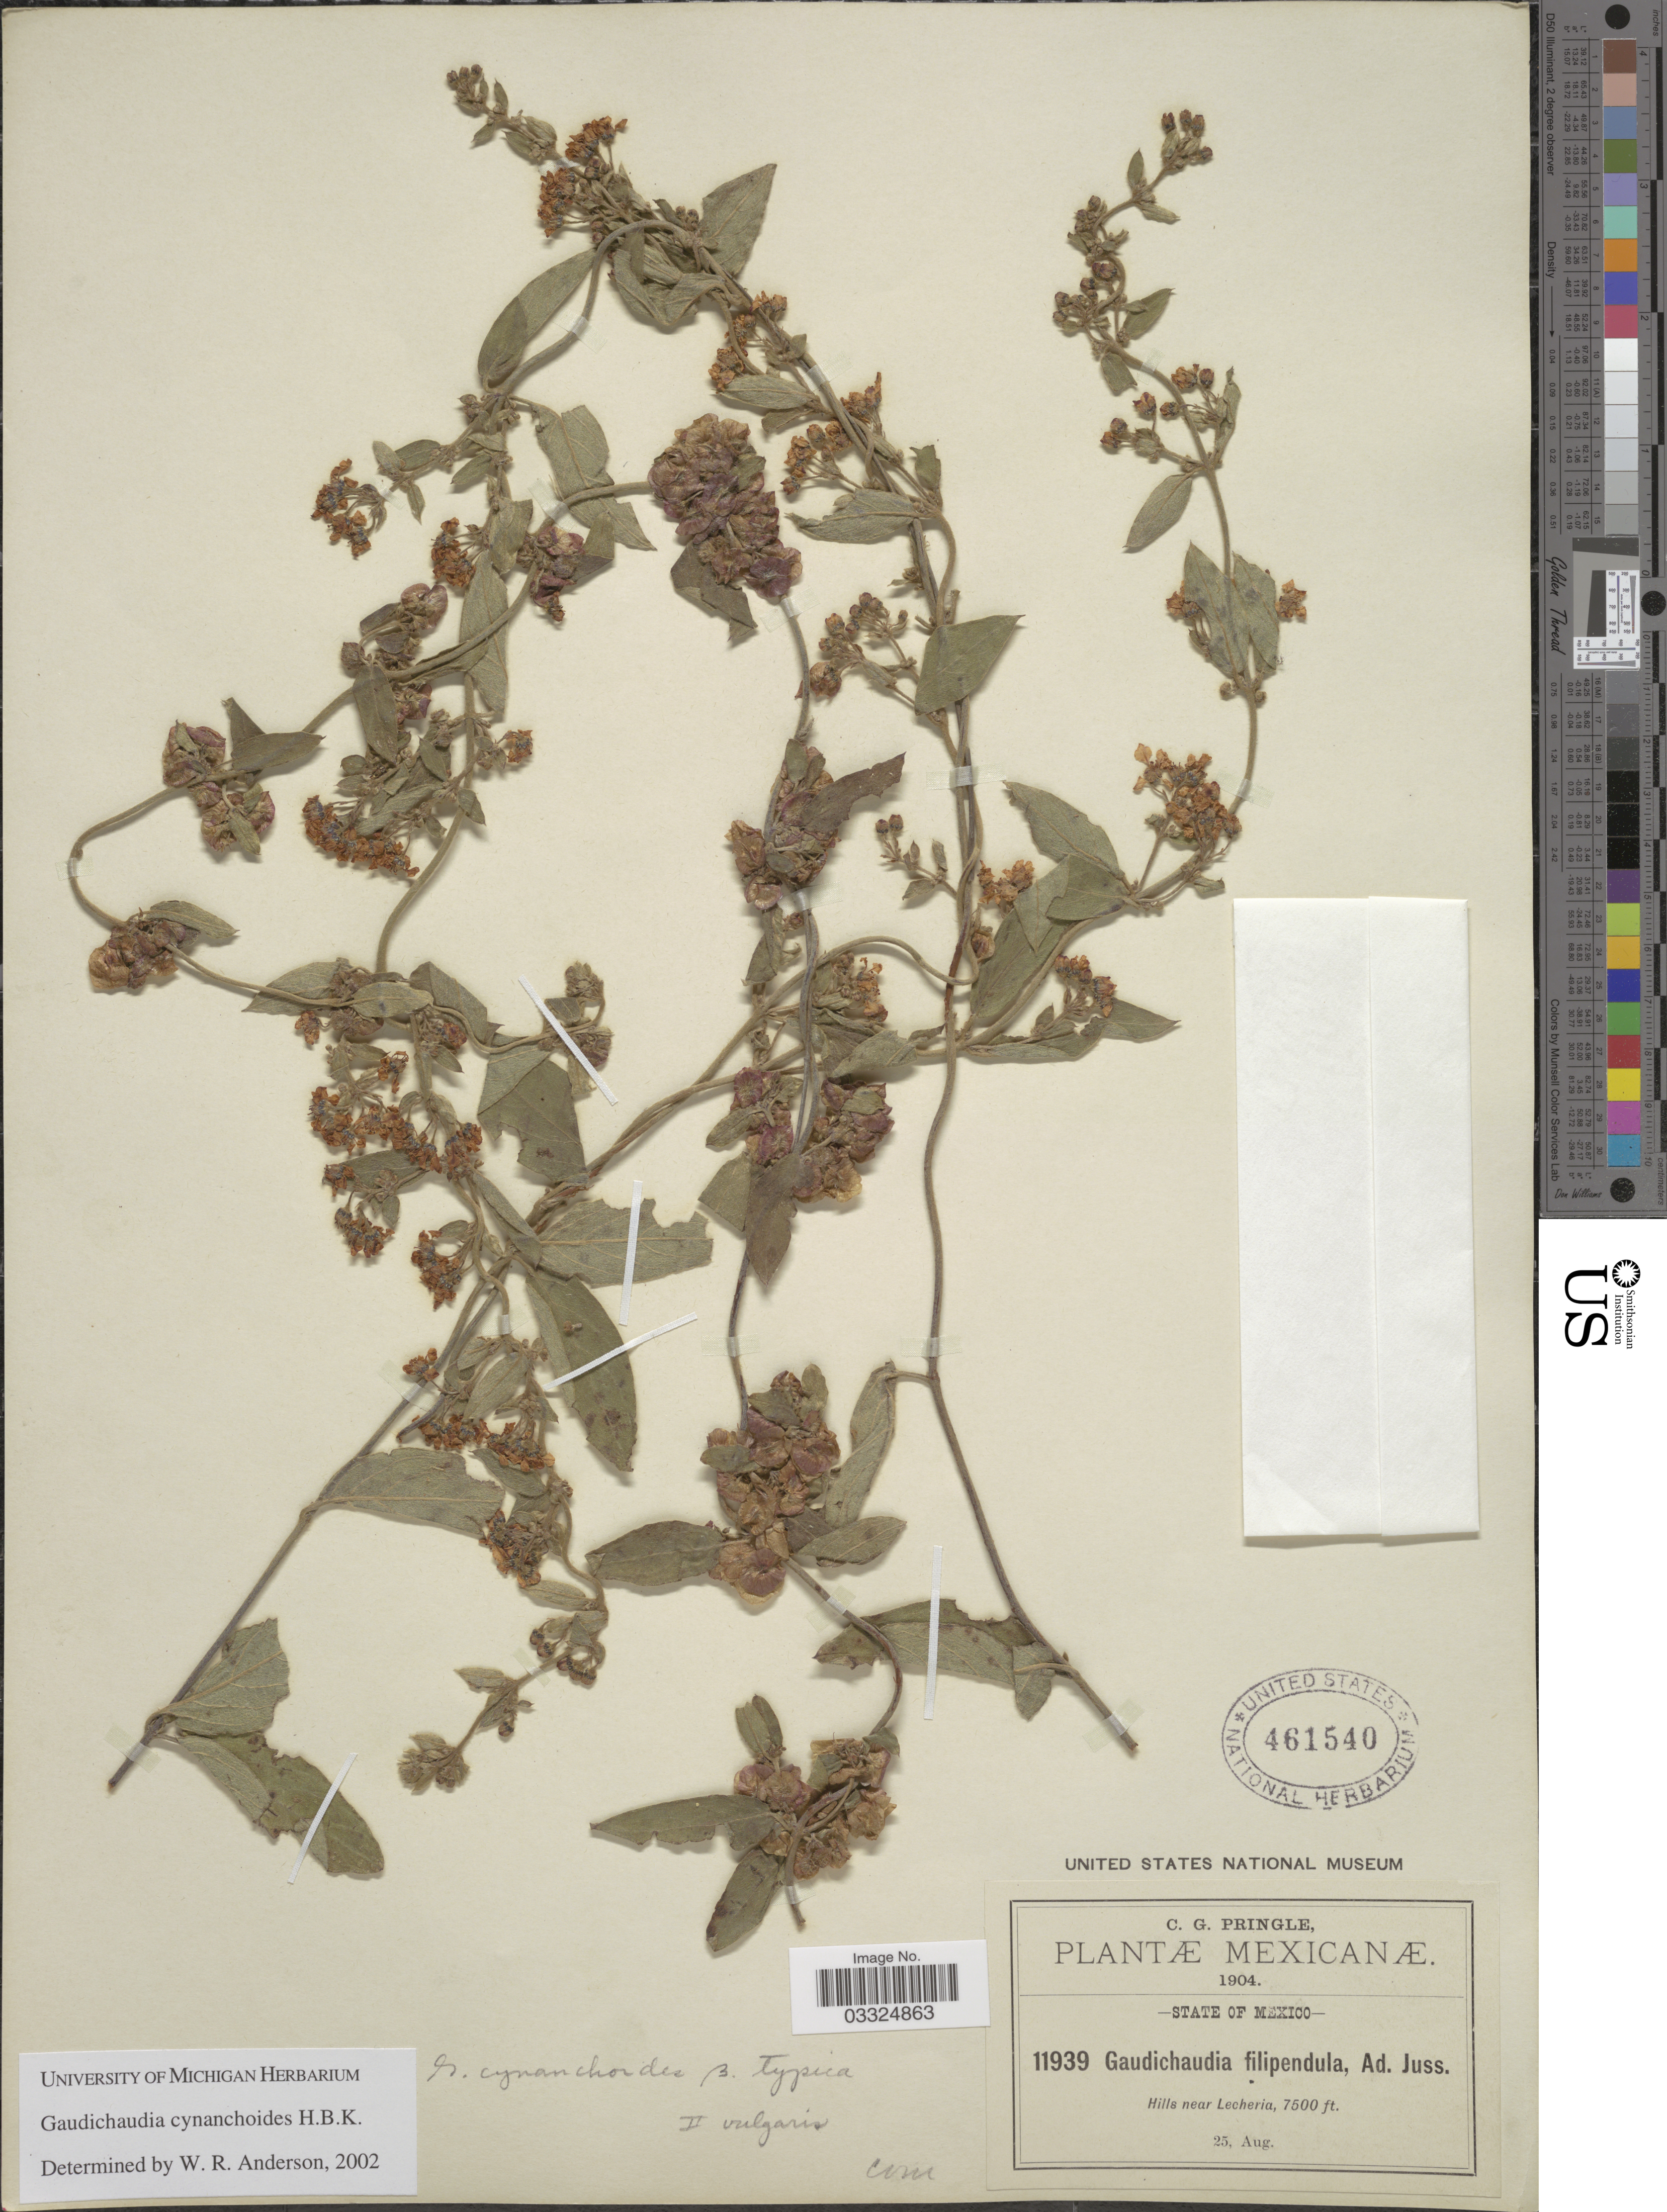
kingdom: Plantae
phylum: Tracheophyta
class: Magnoliopsida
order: Malpighiales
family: Malpighiaceae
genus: Gaudichaudia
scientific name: Gaudichaudia cynanchoides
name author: Kunth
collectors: C. G. Pringle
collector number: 11939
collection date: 1904-08-25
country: Mexico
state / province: México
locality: Hills near Lecheria.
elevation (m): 2286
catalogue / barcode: US 461540